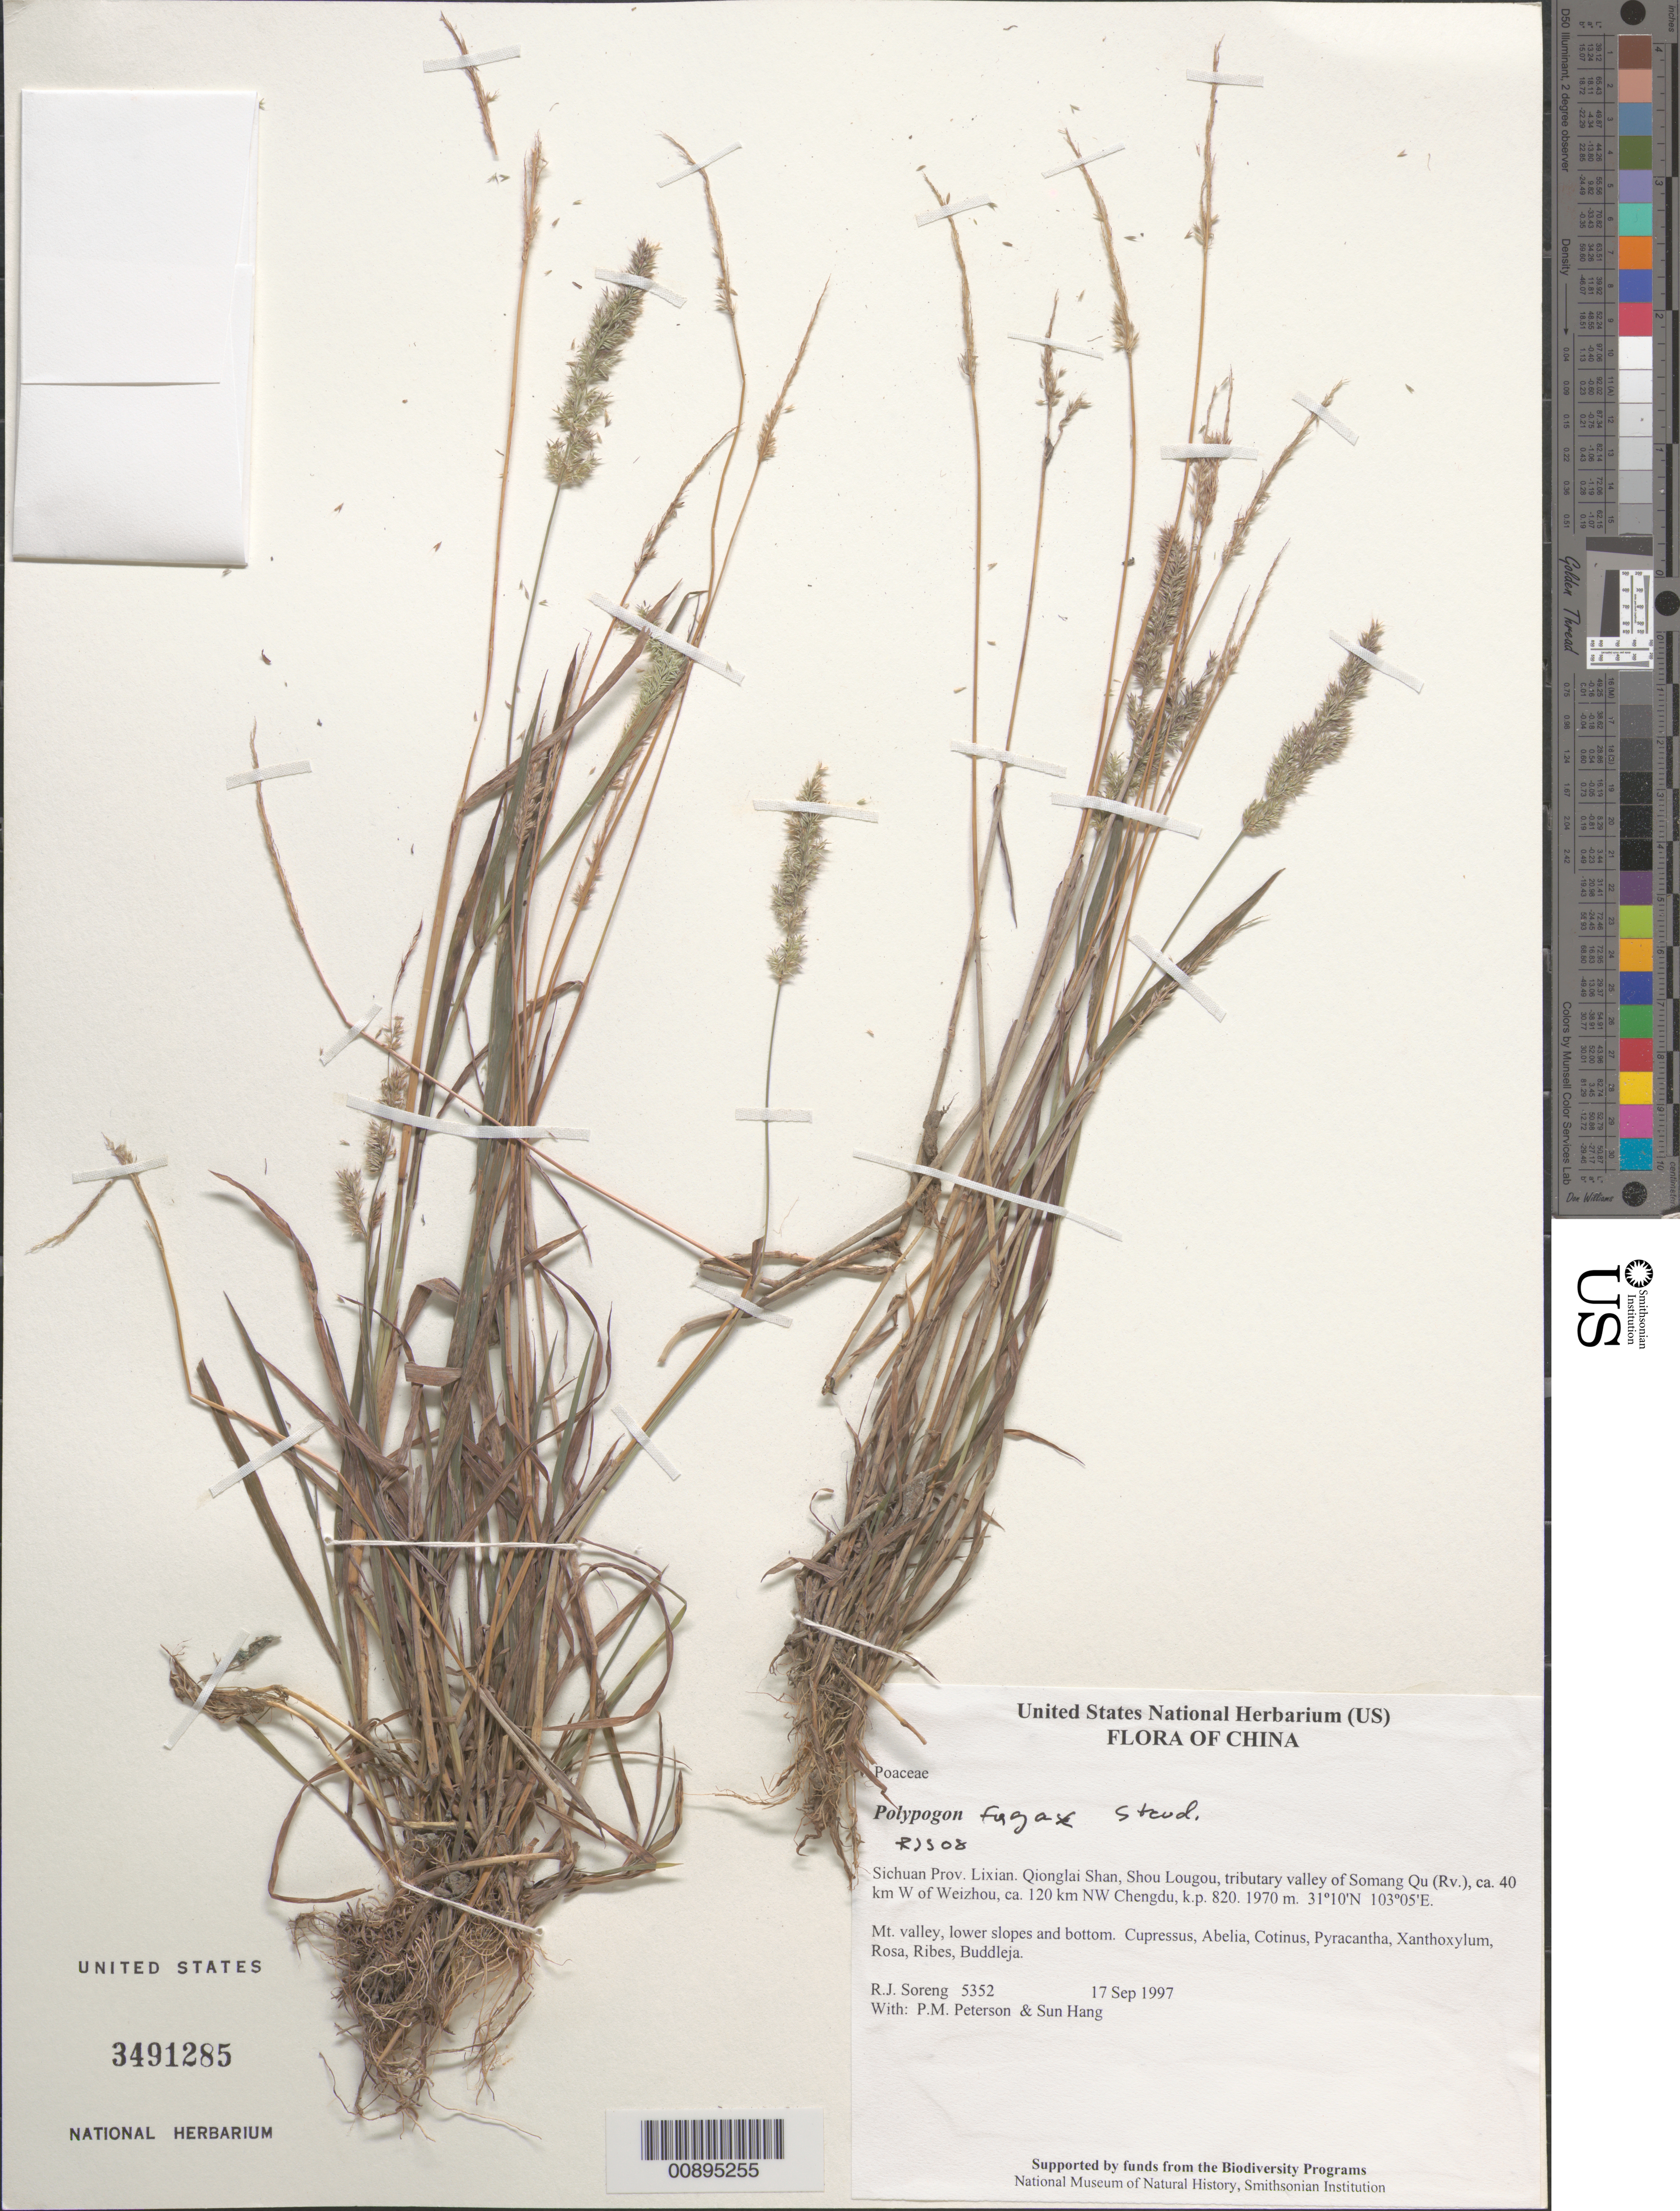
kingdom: Plantae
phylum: Tracheophyta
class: Liliopsida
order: Poales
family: Poaceae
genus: Polypogon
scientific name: Polypogon fugax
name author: Nees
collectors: R. J. Soreng, P. M. Peterson & Sun Hang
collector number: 5352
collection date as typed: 17 Sep 1997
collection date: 1997-09-17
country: China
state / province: Sichuan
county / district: Lixian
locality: Qionglai Shan, Shou Lougou, tributary valley of Somang Qu (Rv.), ca. 40 km W of Weizhou, ca. 120 km NW Chengdu, k.p. 820.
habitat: Mt. valley, lower slopes and bottom. Cupressus, Abelia, Cotinus, Pyracantha, Xanthoxylum, Rosa, Ribes, Buddleja.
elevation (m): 1970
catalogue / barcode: US 3491285